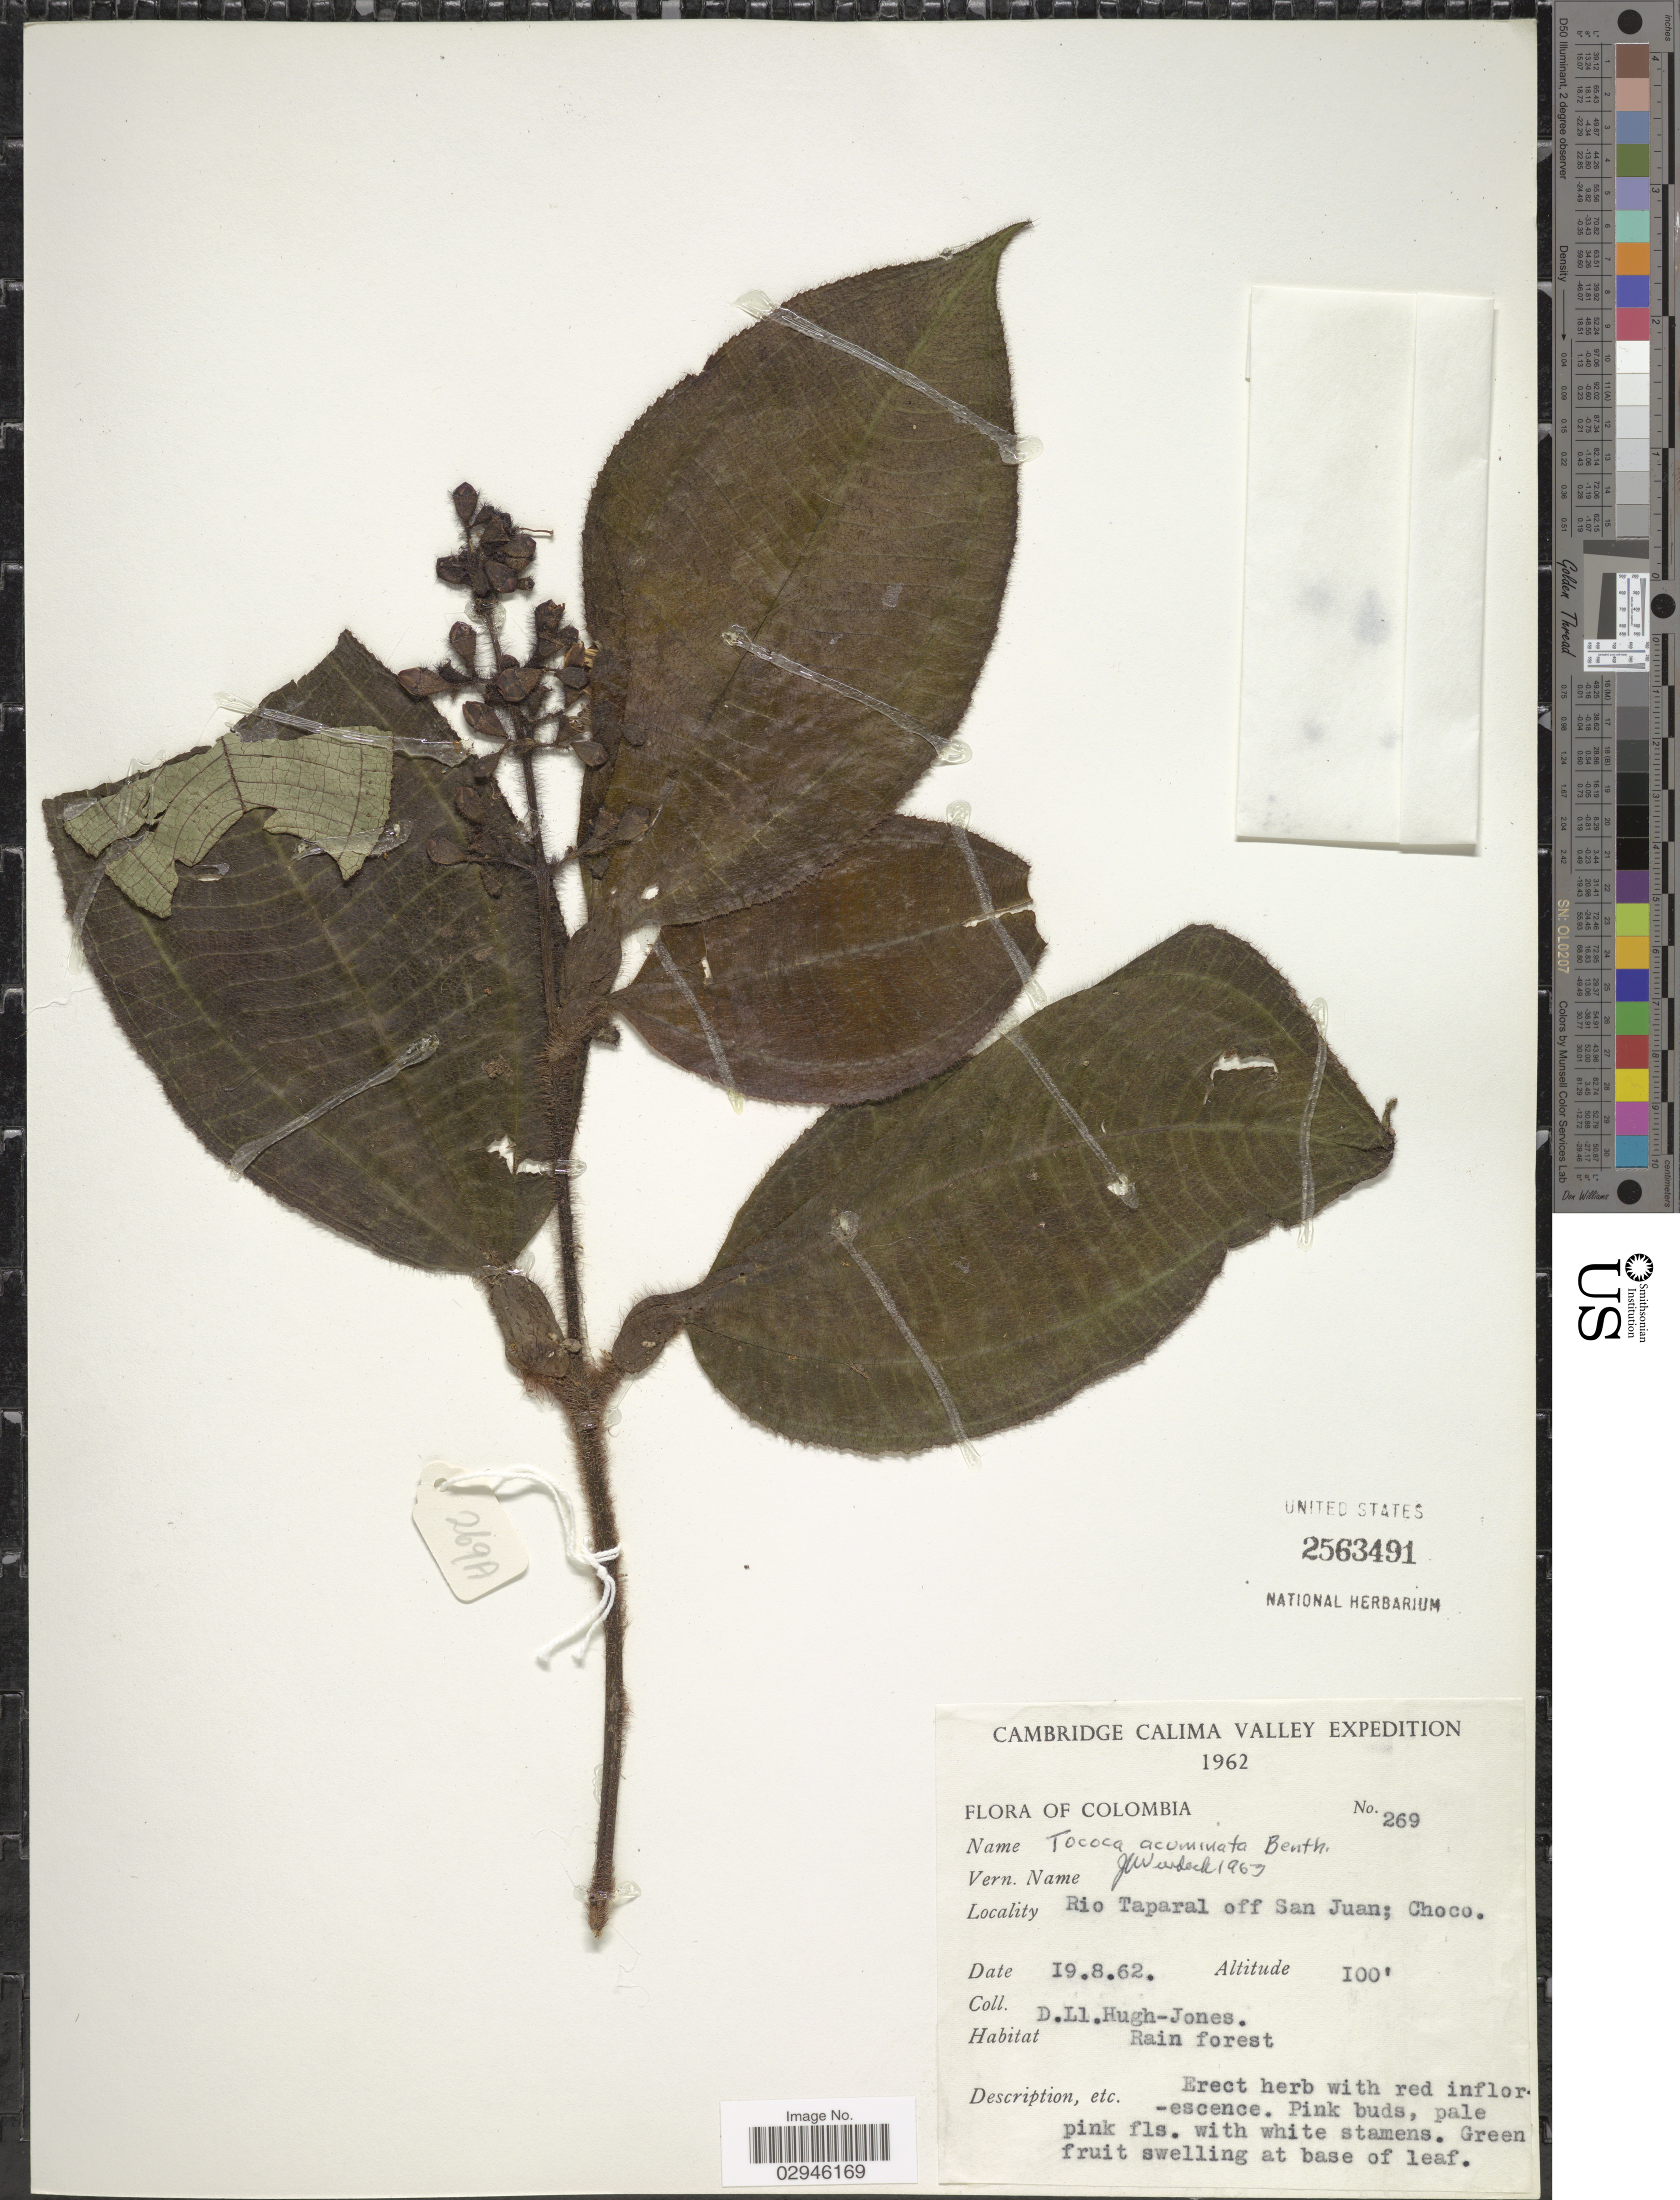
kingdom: Plantae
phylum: Tracheophyta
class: Magnoliopsida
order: Myrtales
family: Melastomataceae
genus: Tococa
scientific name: Tococa acuminata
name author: Benth.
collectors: D. Hugh-Jones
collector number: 269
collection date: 1962-08-19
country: Colombia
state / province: Chocó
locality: Rio Taparal off San Juan.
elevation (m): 30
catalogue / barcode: US 2563491